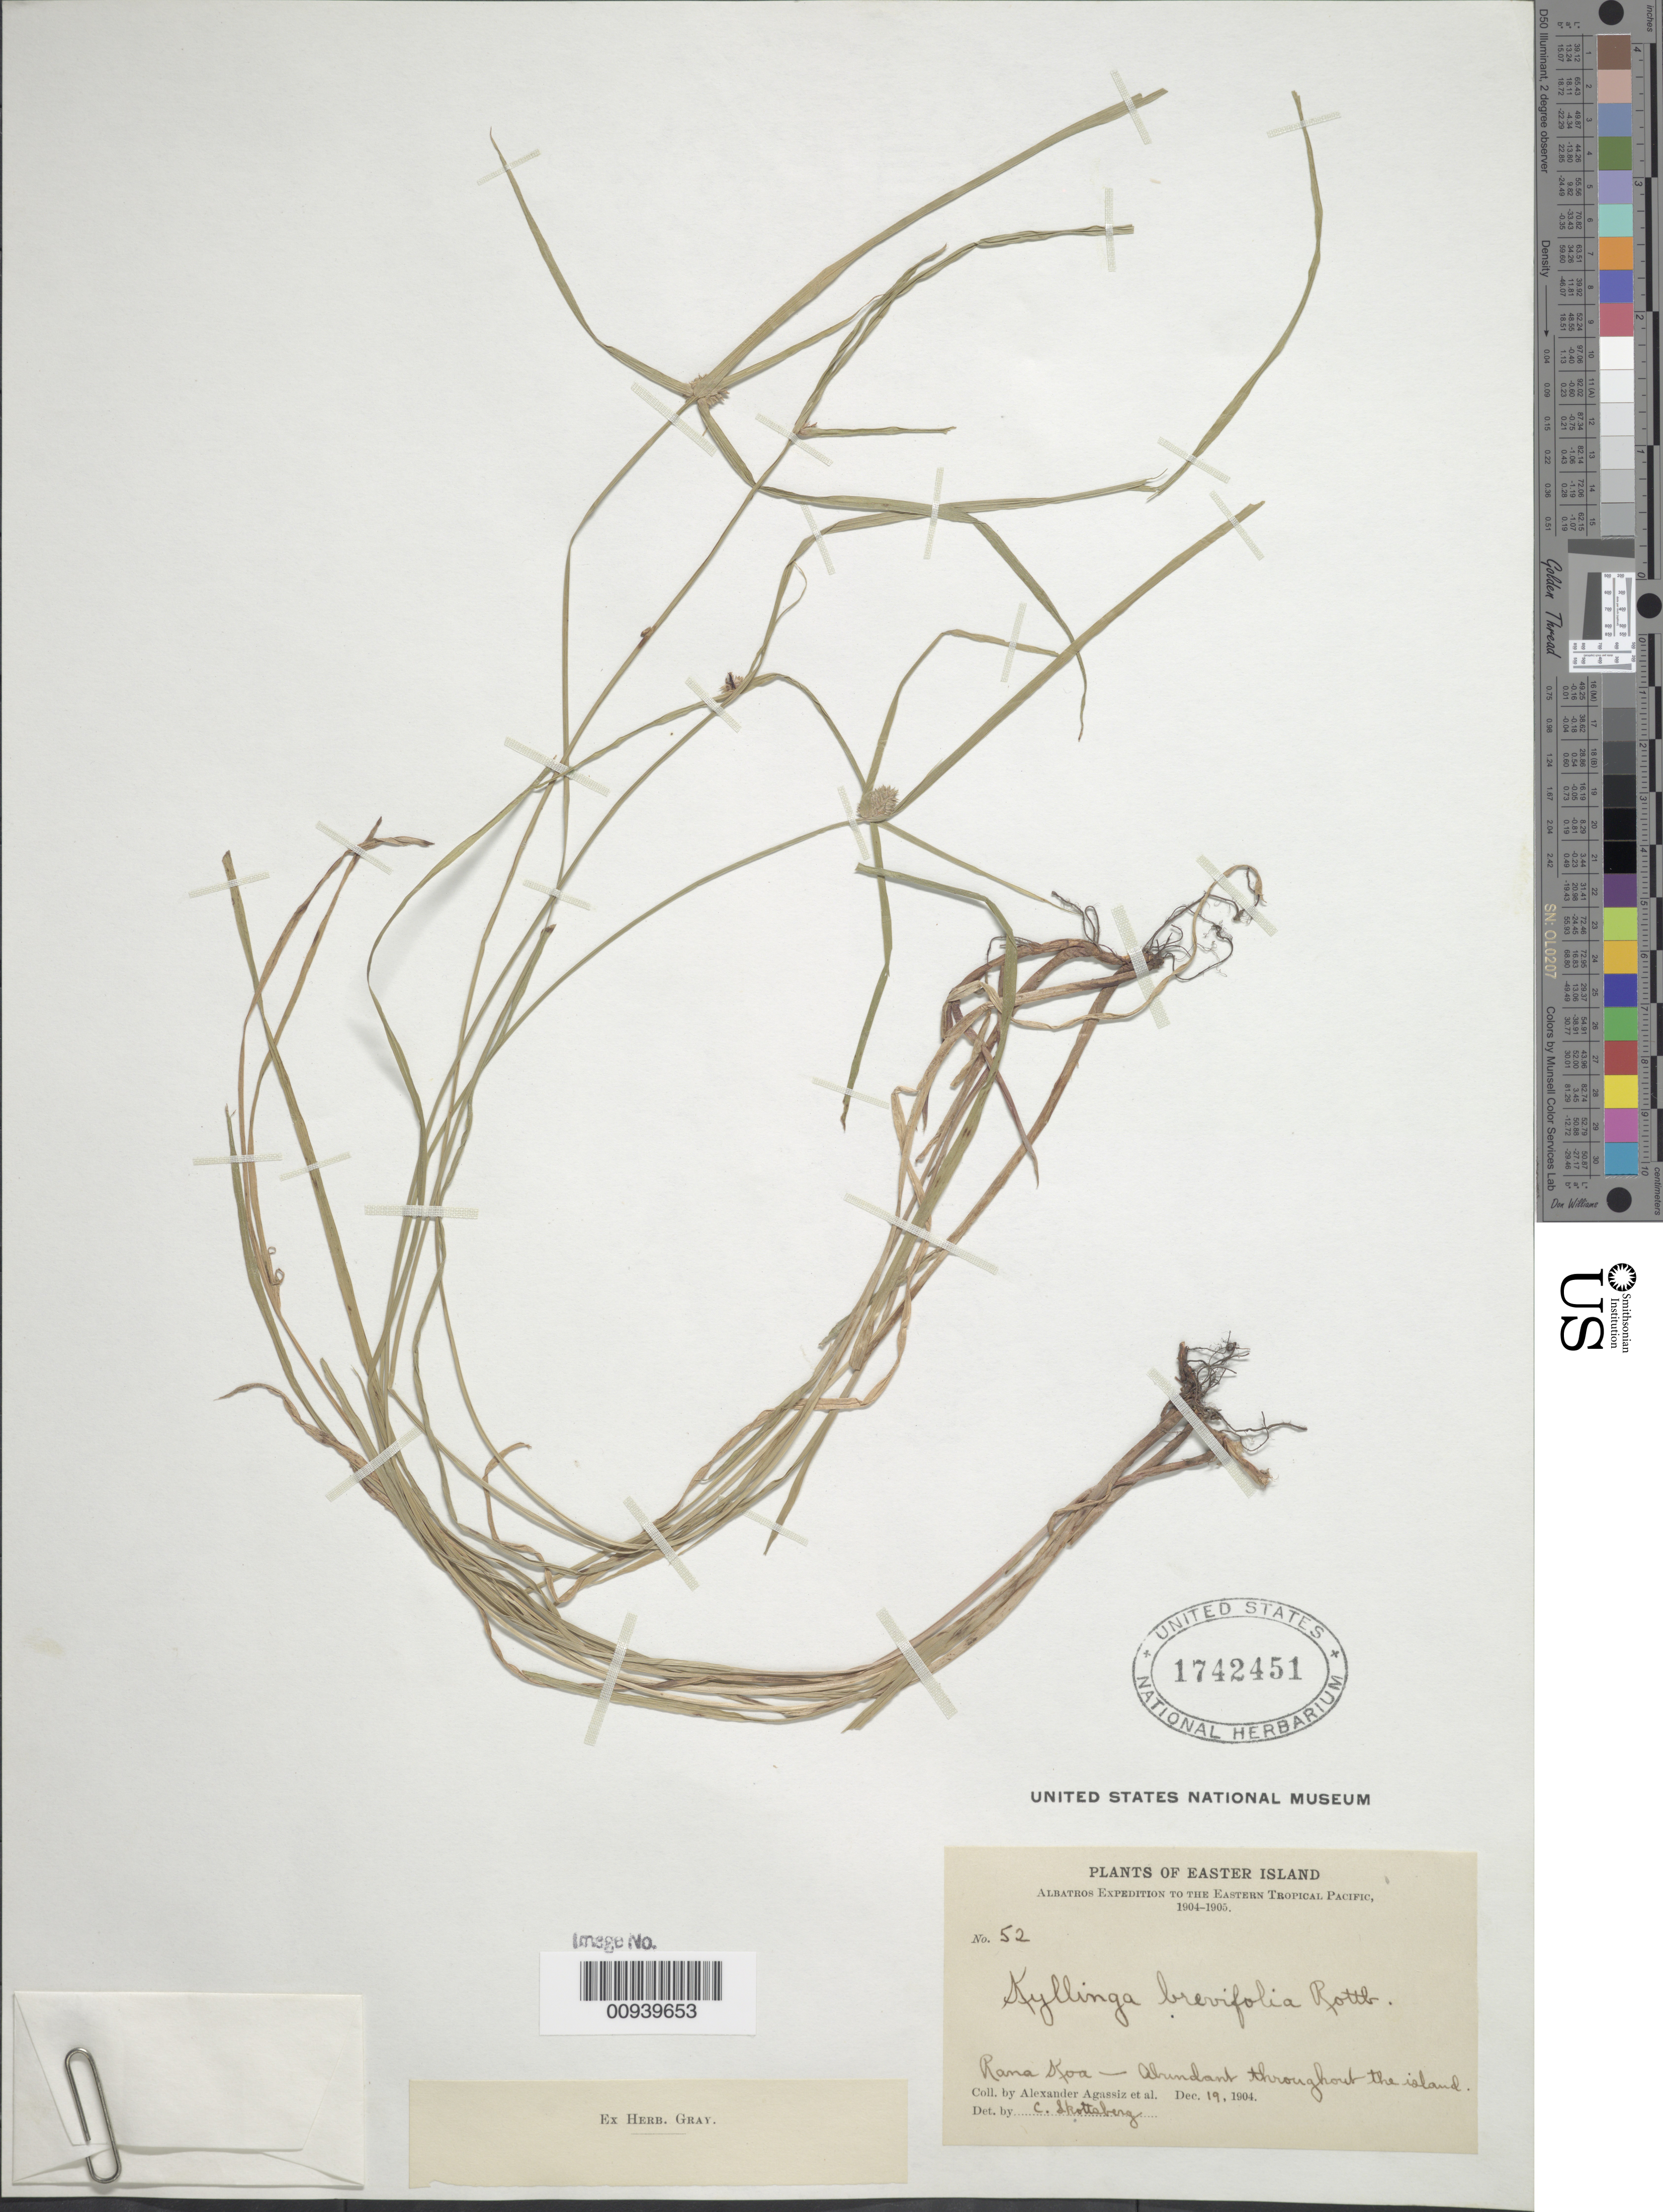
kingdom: Plantae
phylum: Tracheophyta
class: Liliopsida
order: Poales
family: Cyperaceae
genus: Cyperus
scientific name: Cyperus brevifolius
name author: (Rottb.) Hassk.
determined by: Strong, M. T., (US), Smithsonian Institution - National Museum of Natural History (UNITED STATES)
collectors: A. E. Agassiz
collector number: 52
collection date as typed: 19 Dec 1904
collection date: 1904-12-19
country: Chile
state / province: Valparaíso (V)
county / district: Isla de Pascua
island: Pascua [Easter]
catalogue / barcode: US 1742451